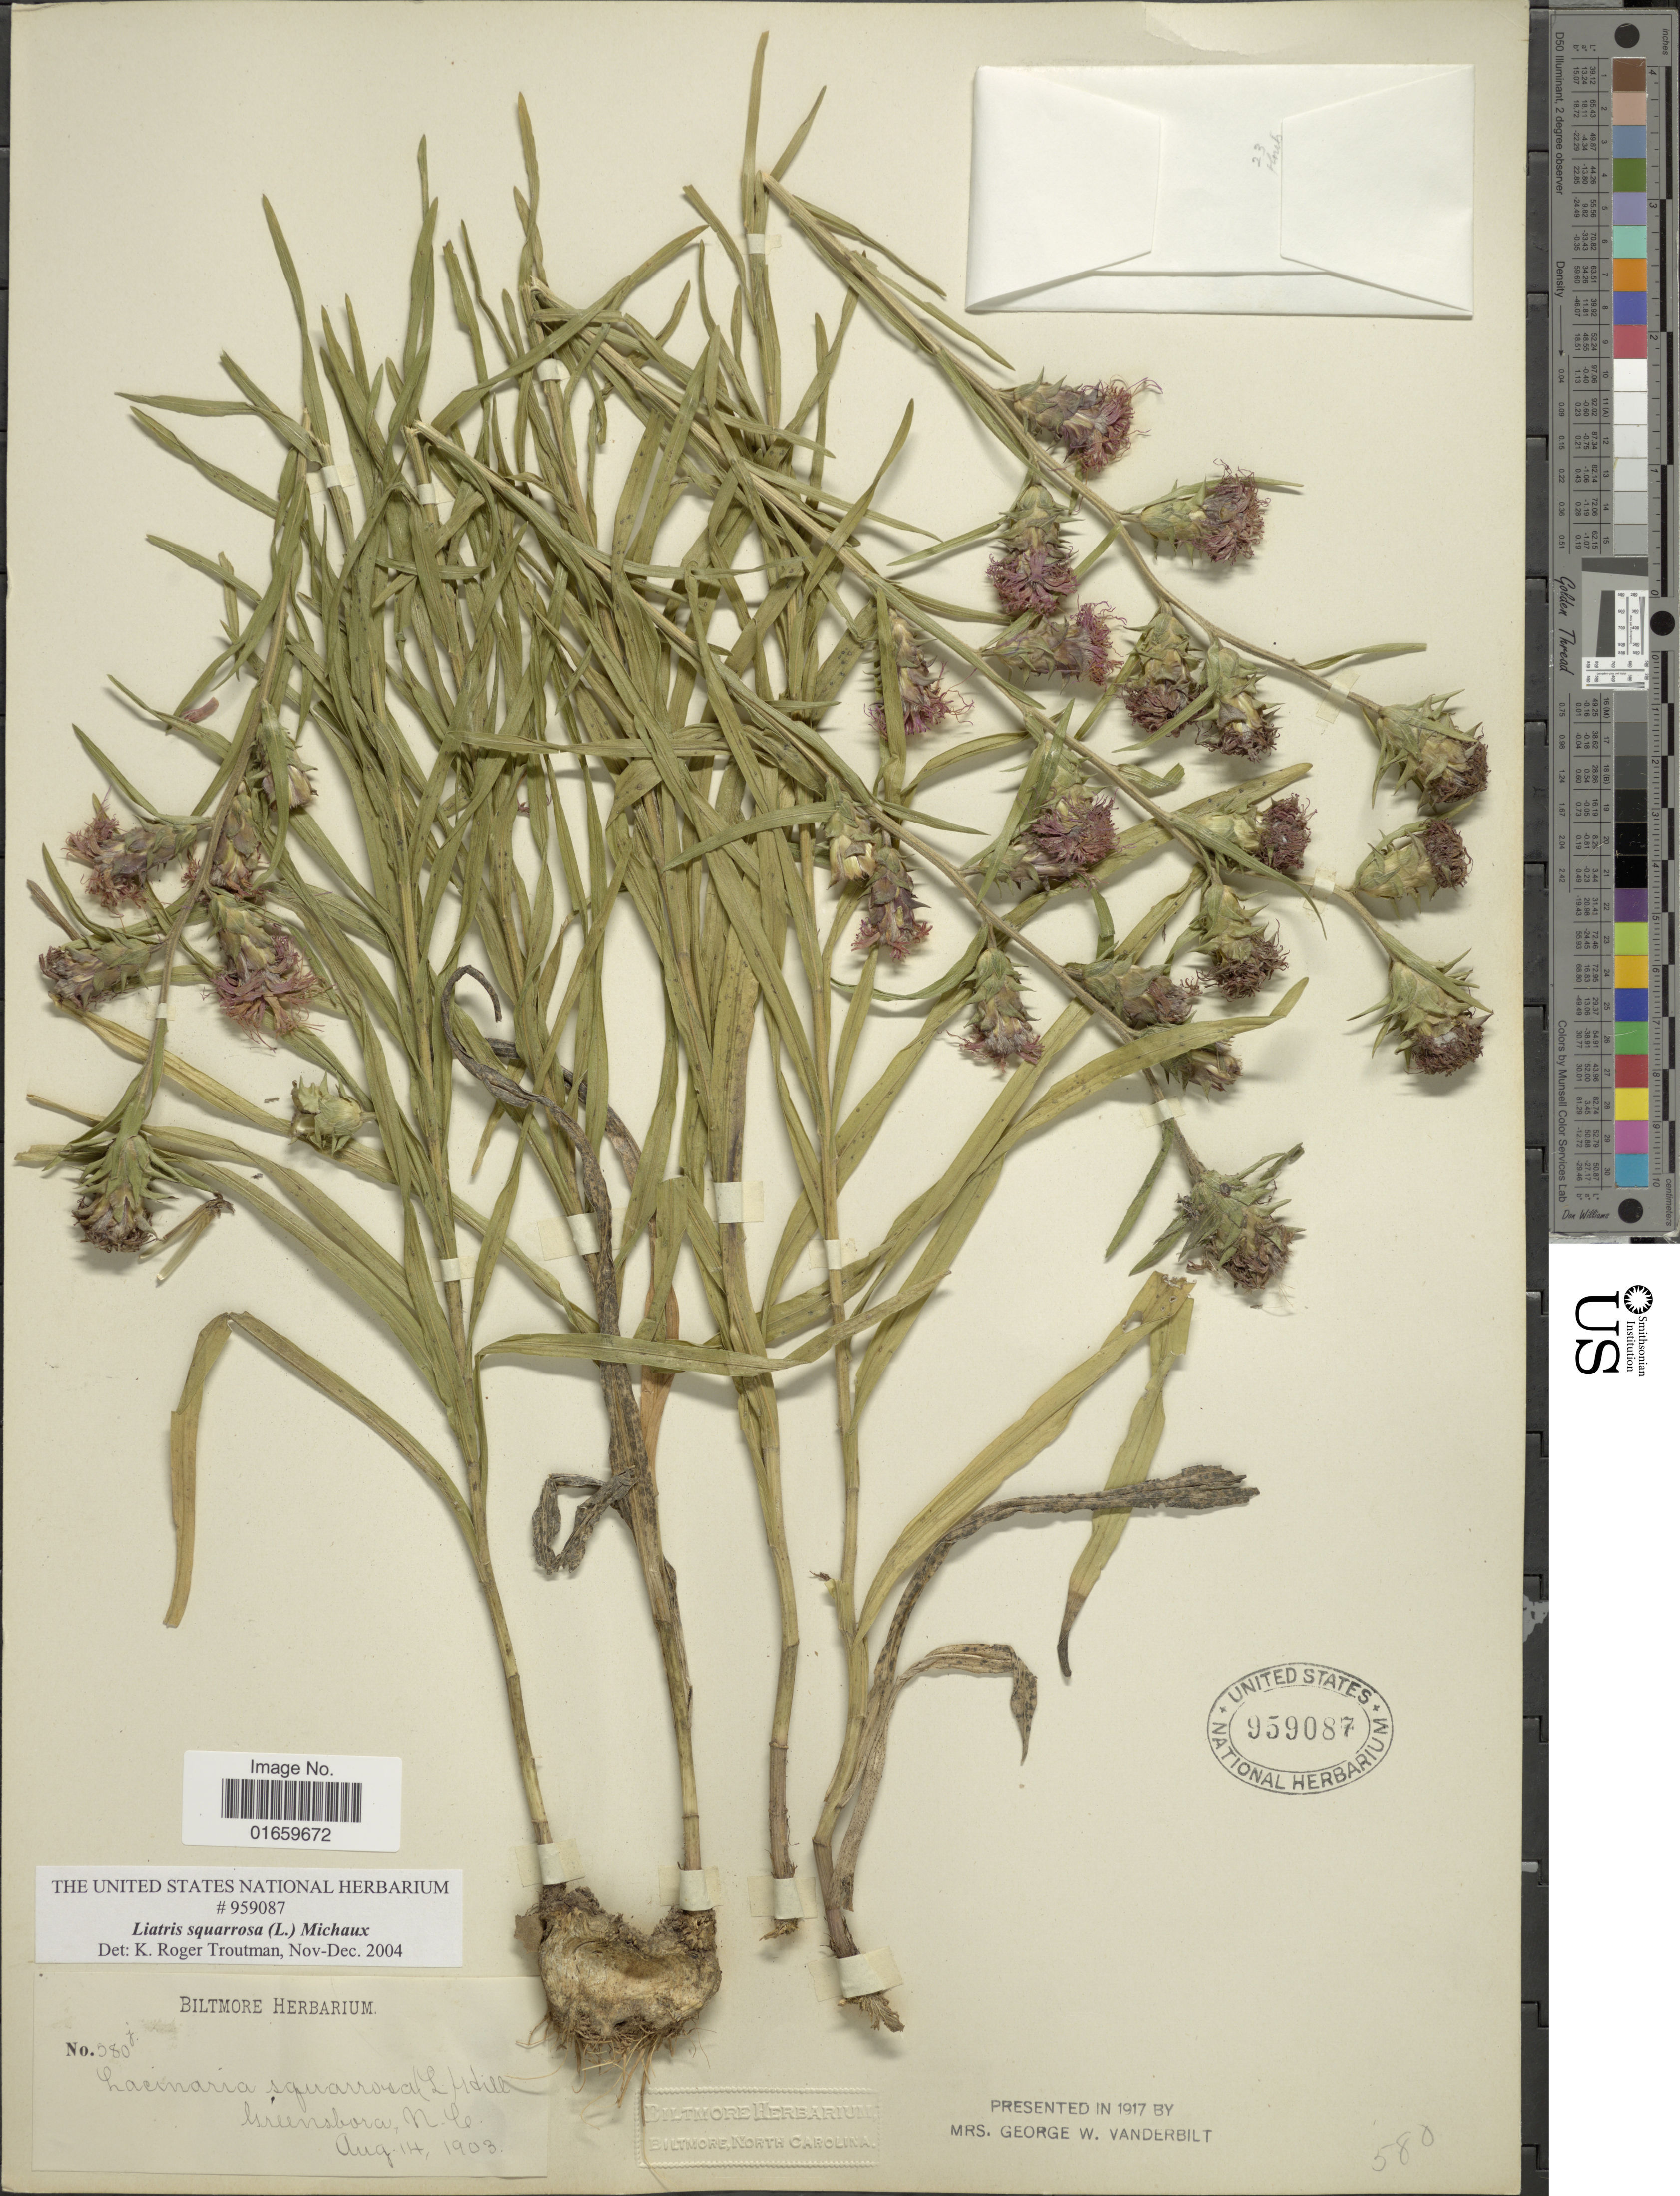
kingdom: Plantae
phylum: Tracheophyta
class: Magnoliopsida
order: Asterales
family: Asteraceae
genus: Liatris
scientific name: Liatris squarrosa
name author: (L.) Michx.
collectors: ex herb. Biltmore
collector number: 580j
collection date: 1903-08-14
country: United States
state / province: North Carolina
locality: Greensboro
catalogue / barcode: US 959087